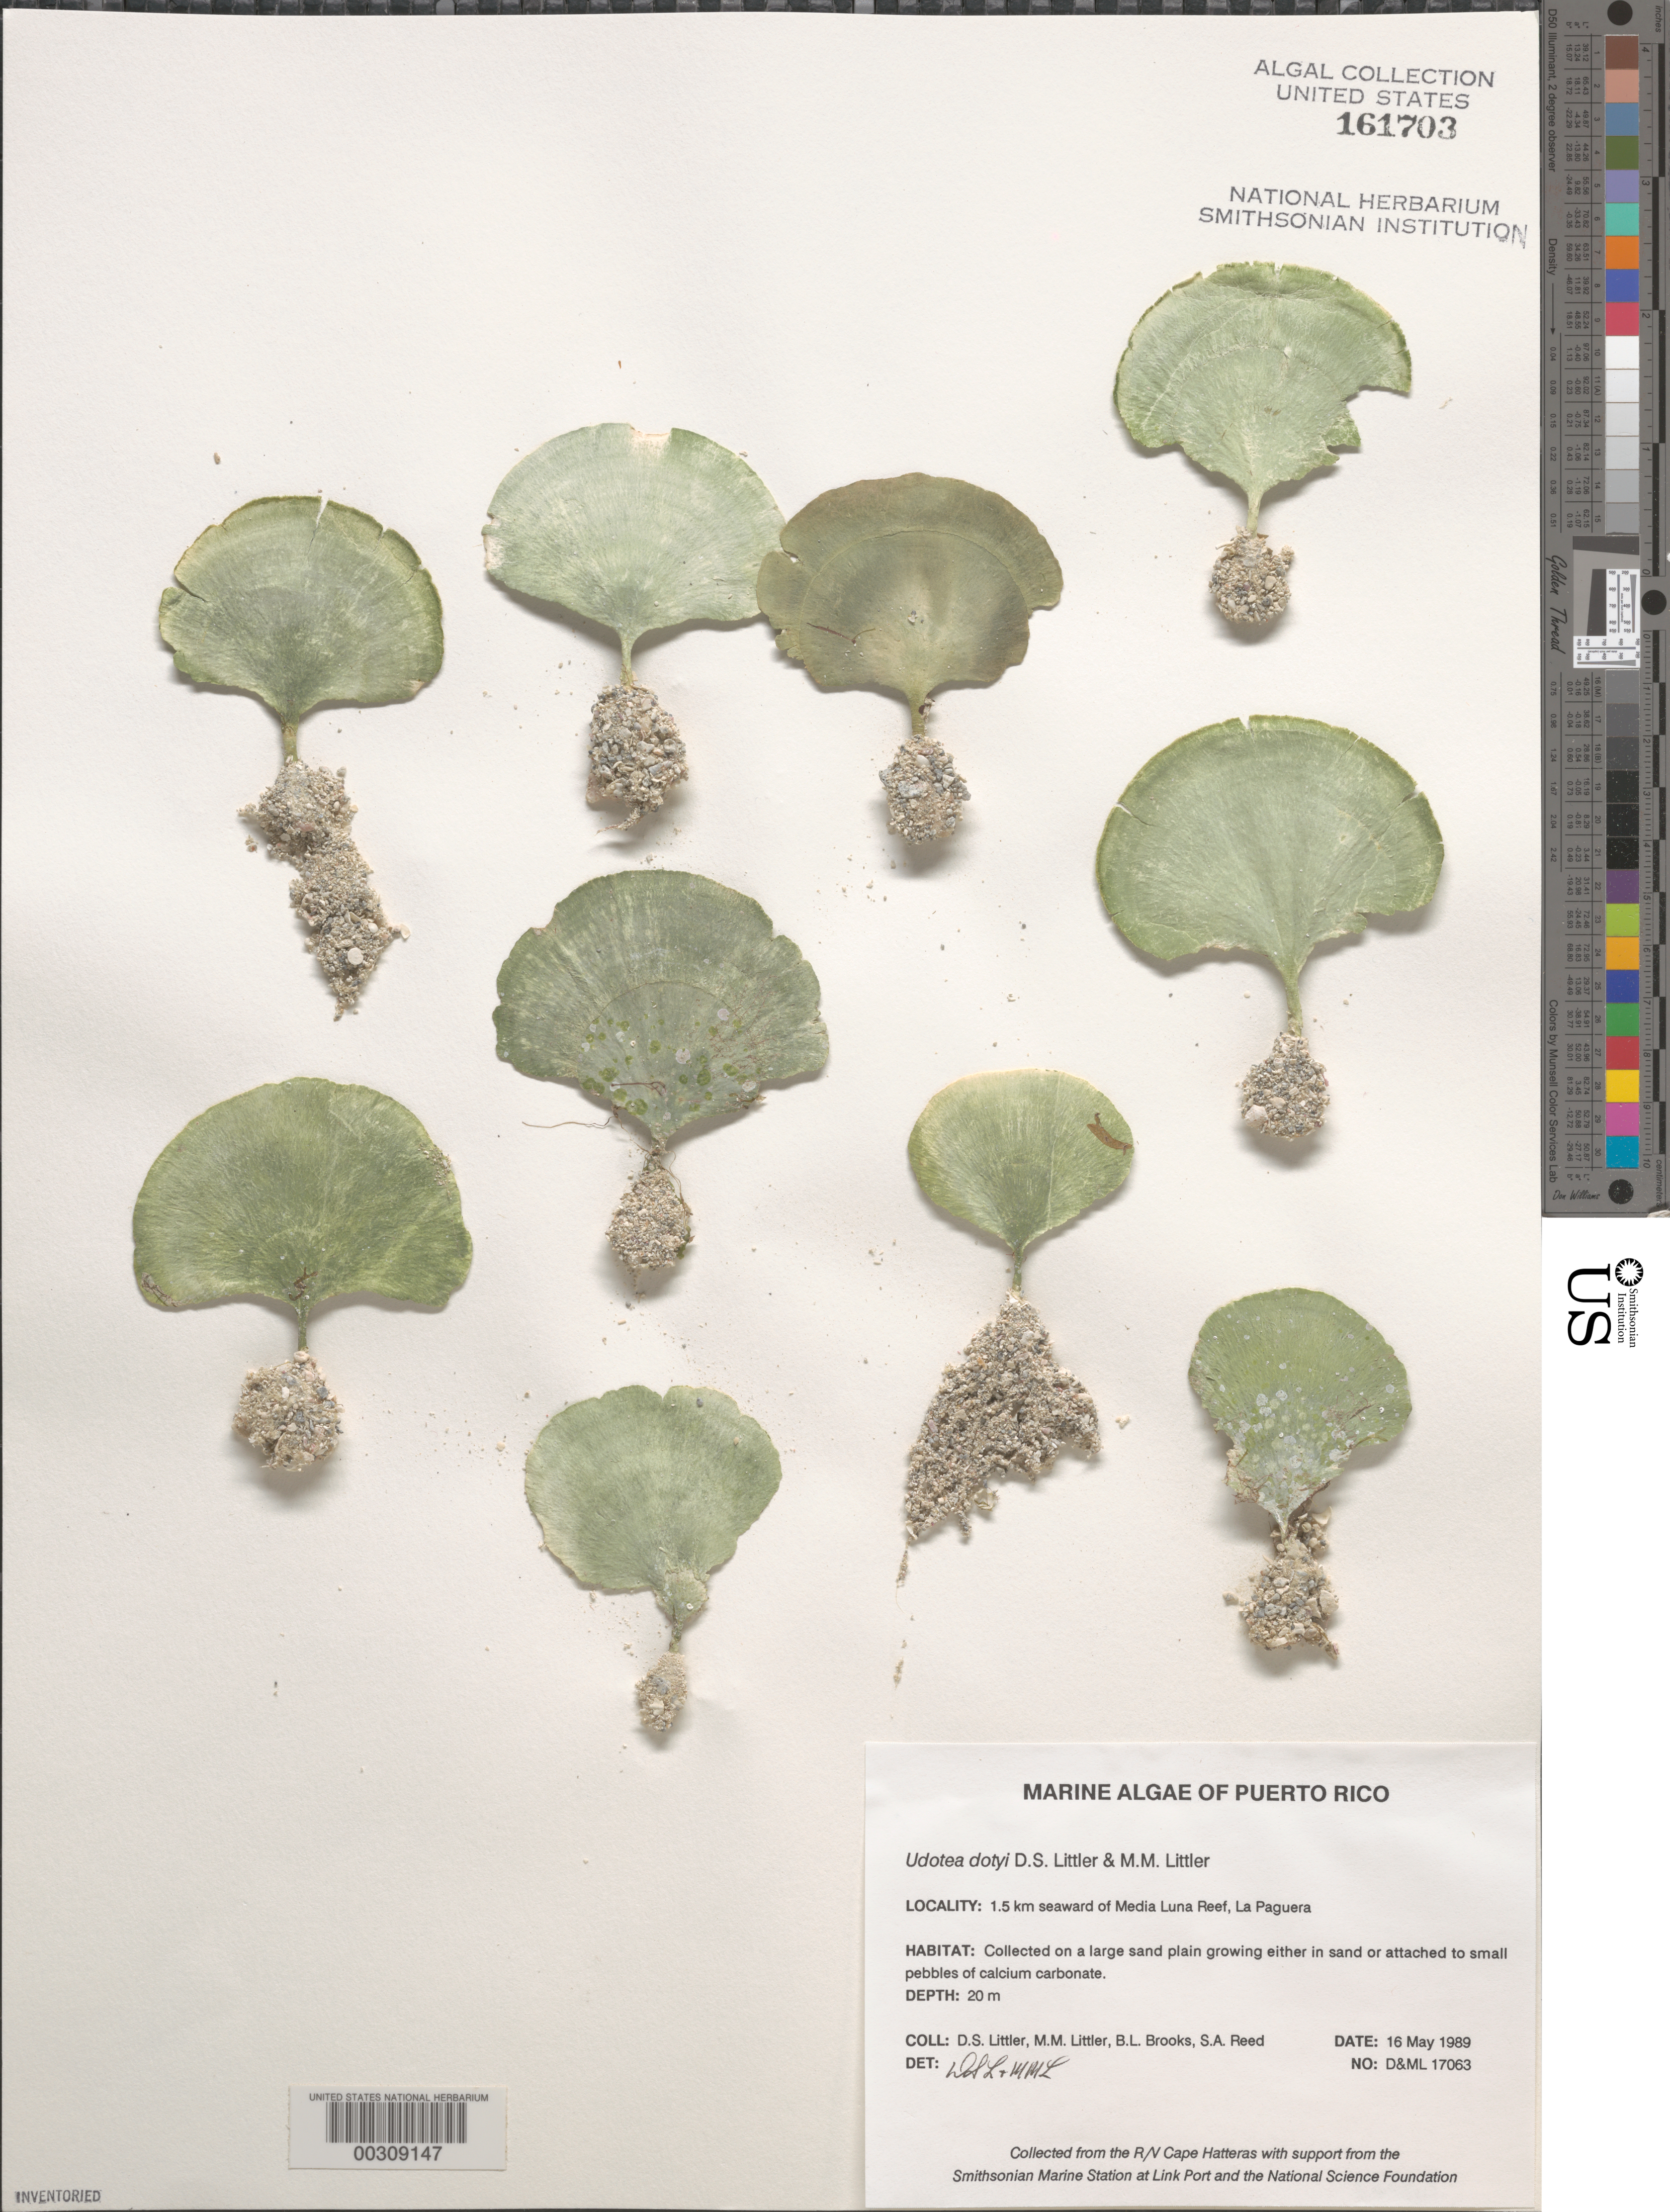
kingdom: Plantae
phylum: Chlorophyta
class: Ulvophyceae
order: Bryopsidales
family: Udoteaceae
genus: Udotea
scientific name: Udotea dotyi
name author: D.S. Littler & Littler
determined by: Littler, D. S.; Littler, M. M.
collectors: D. S. Littler, M. M. Littler, B. Brooks & S. Reed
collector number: D&ML 17063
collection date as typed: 16 May 1989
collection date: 1989-05-16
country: Puerto Rico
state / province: Lajas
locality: La Parguera, 1.5 km seaward of Media Luna Reef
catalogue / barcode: US 161703